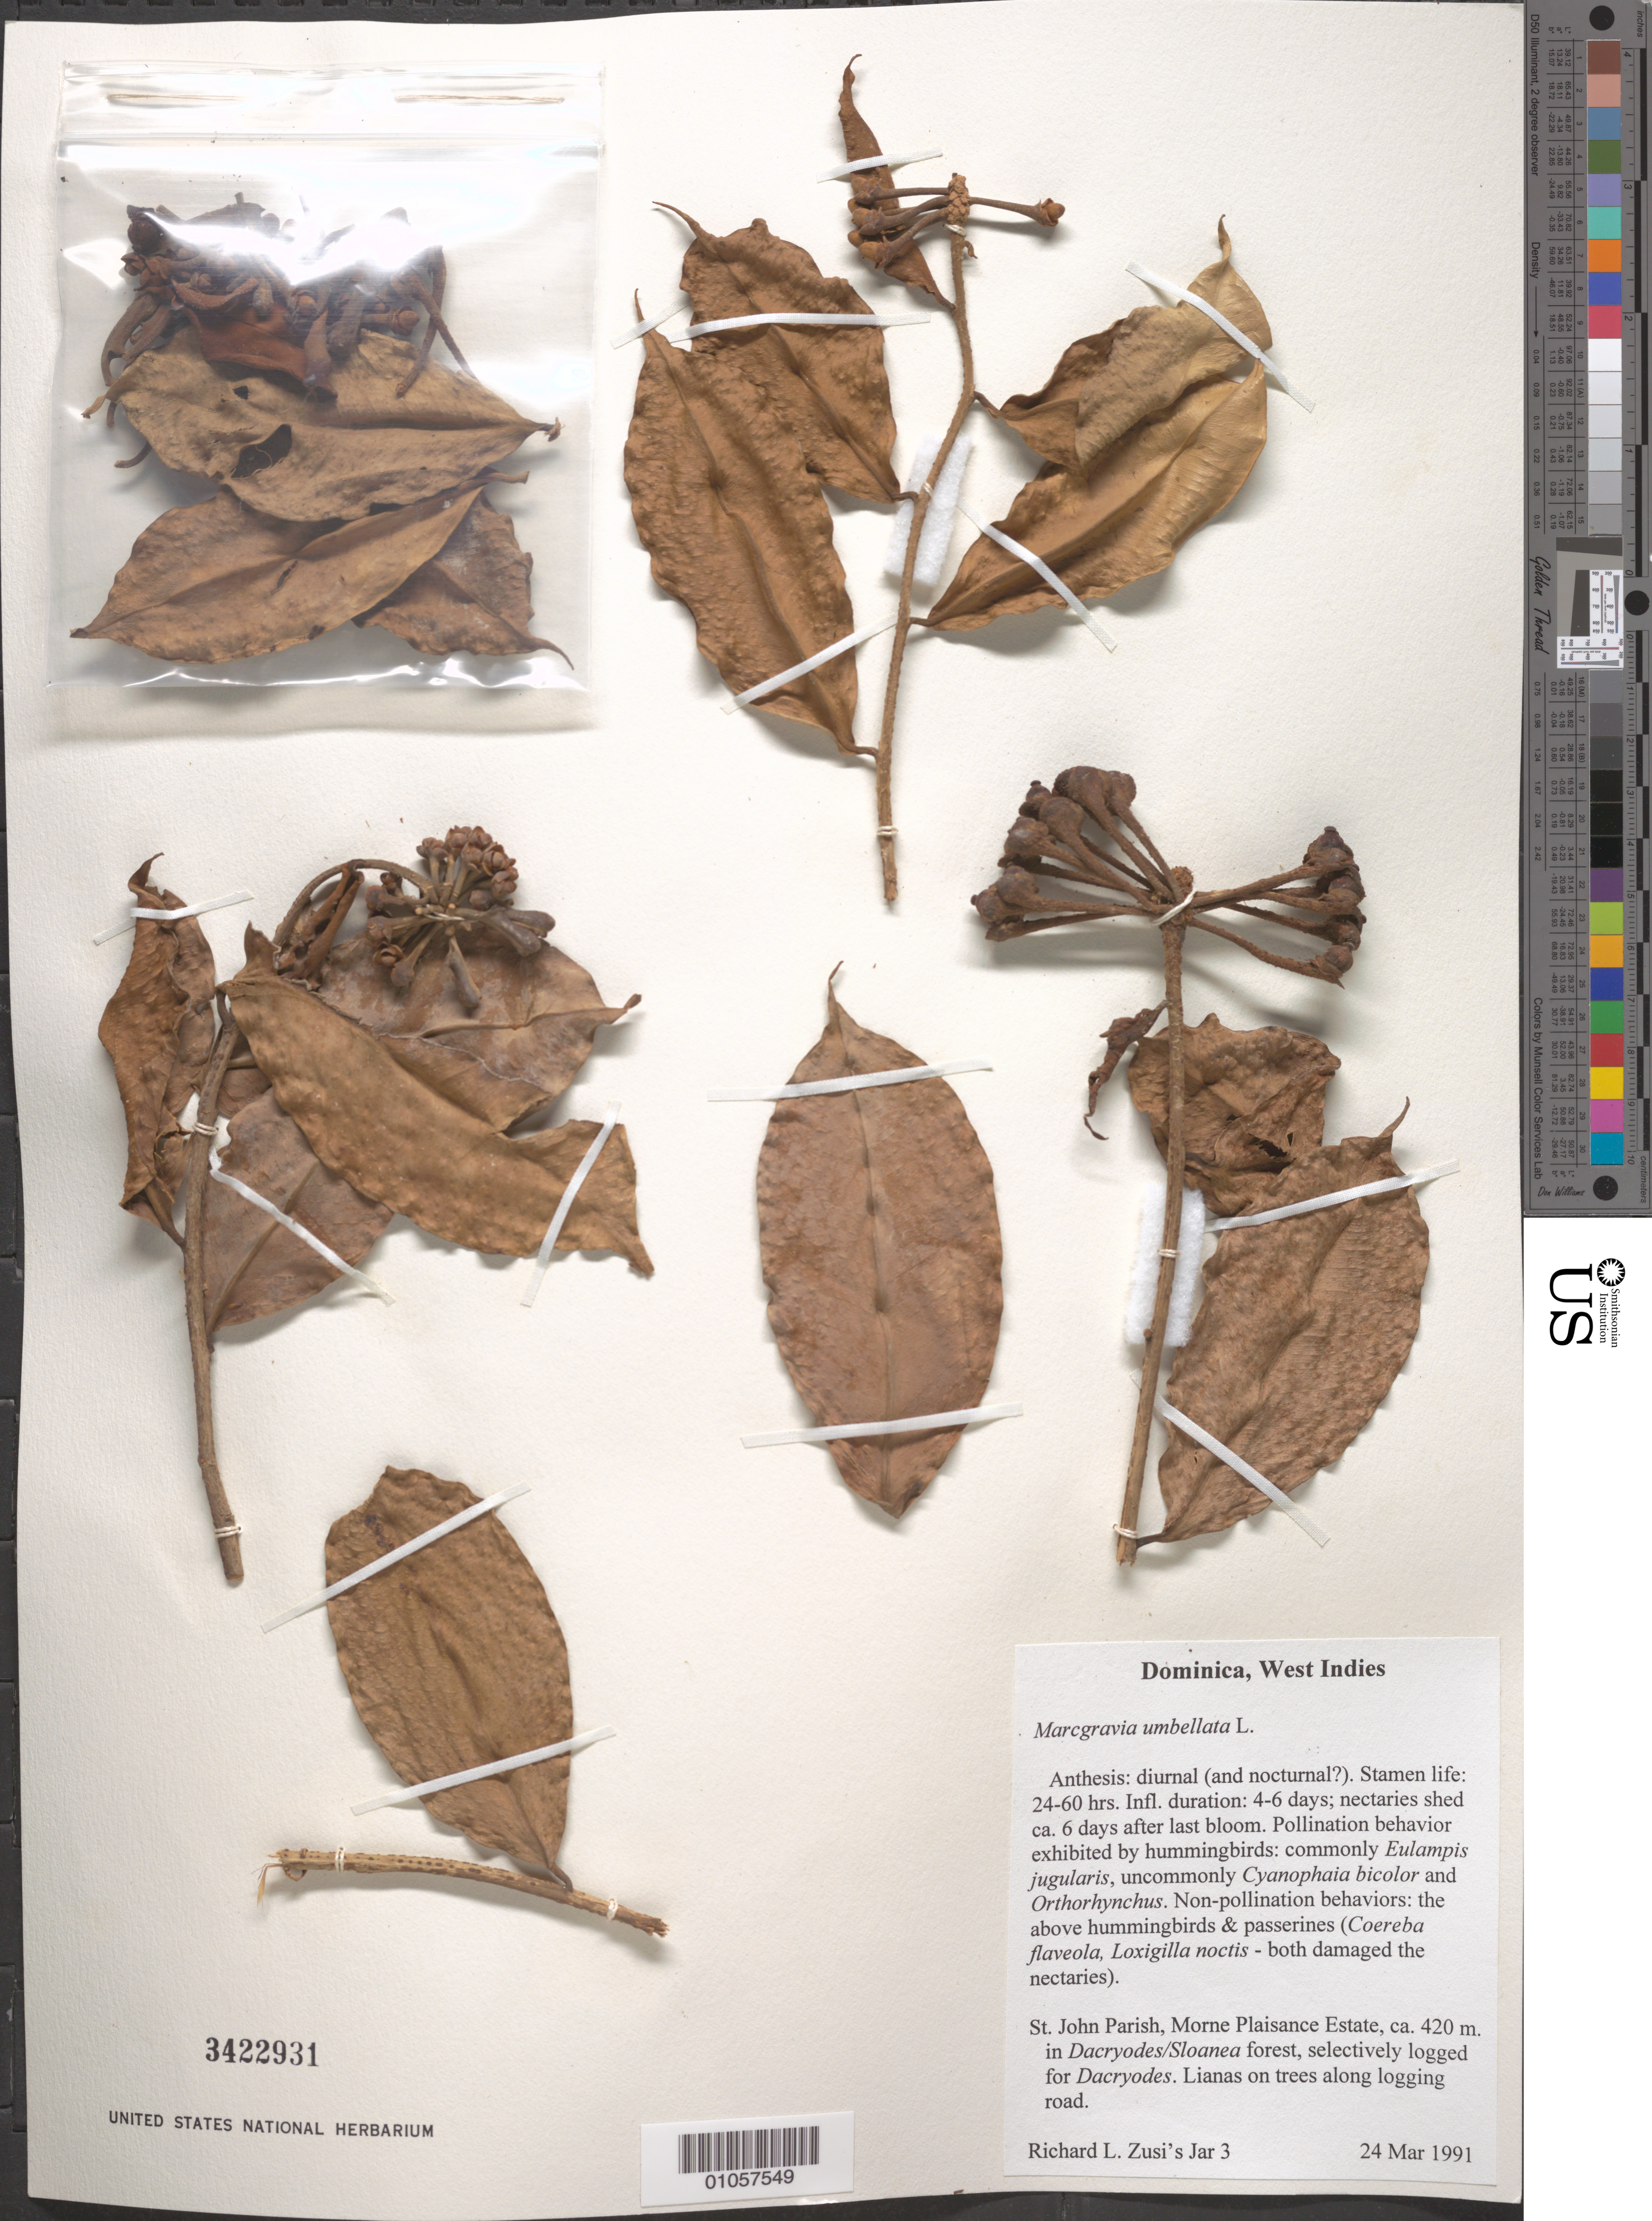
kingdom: Plantae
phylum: Tracheophyta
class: Magnoliopsida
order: Ericales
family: Marcgraviaceae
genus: Marcgravia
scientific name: Marcgravia umbellata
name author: L.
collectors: R. Zusi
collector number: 3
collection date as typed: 24 Mar 1991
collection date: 1991-03-24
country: Dominica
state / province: St. John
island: Dominica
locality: Morne Plaisance Estate, along logging road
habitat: In Dacryodes/Sloanea forest, selectively logged for Dacryodes; on trees along logging road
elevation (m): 420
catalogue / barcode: US 3422931